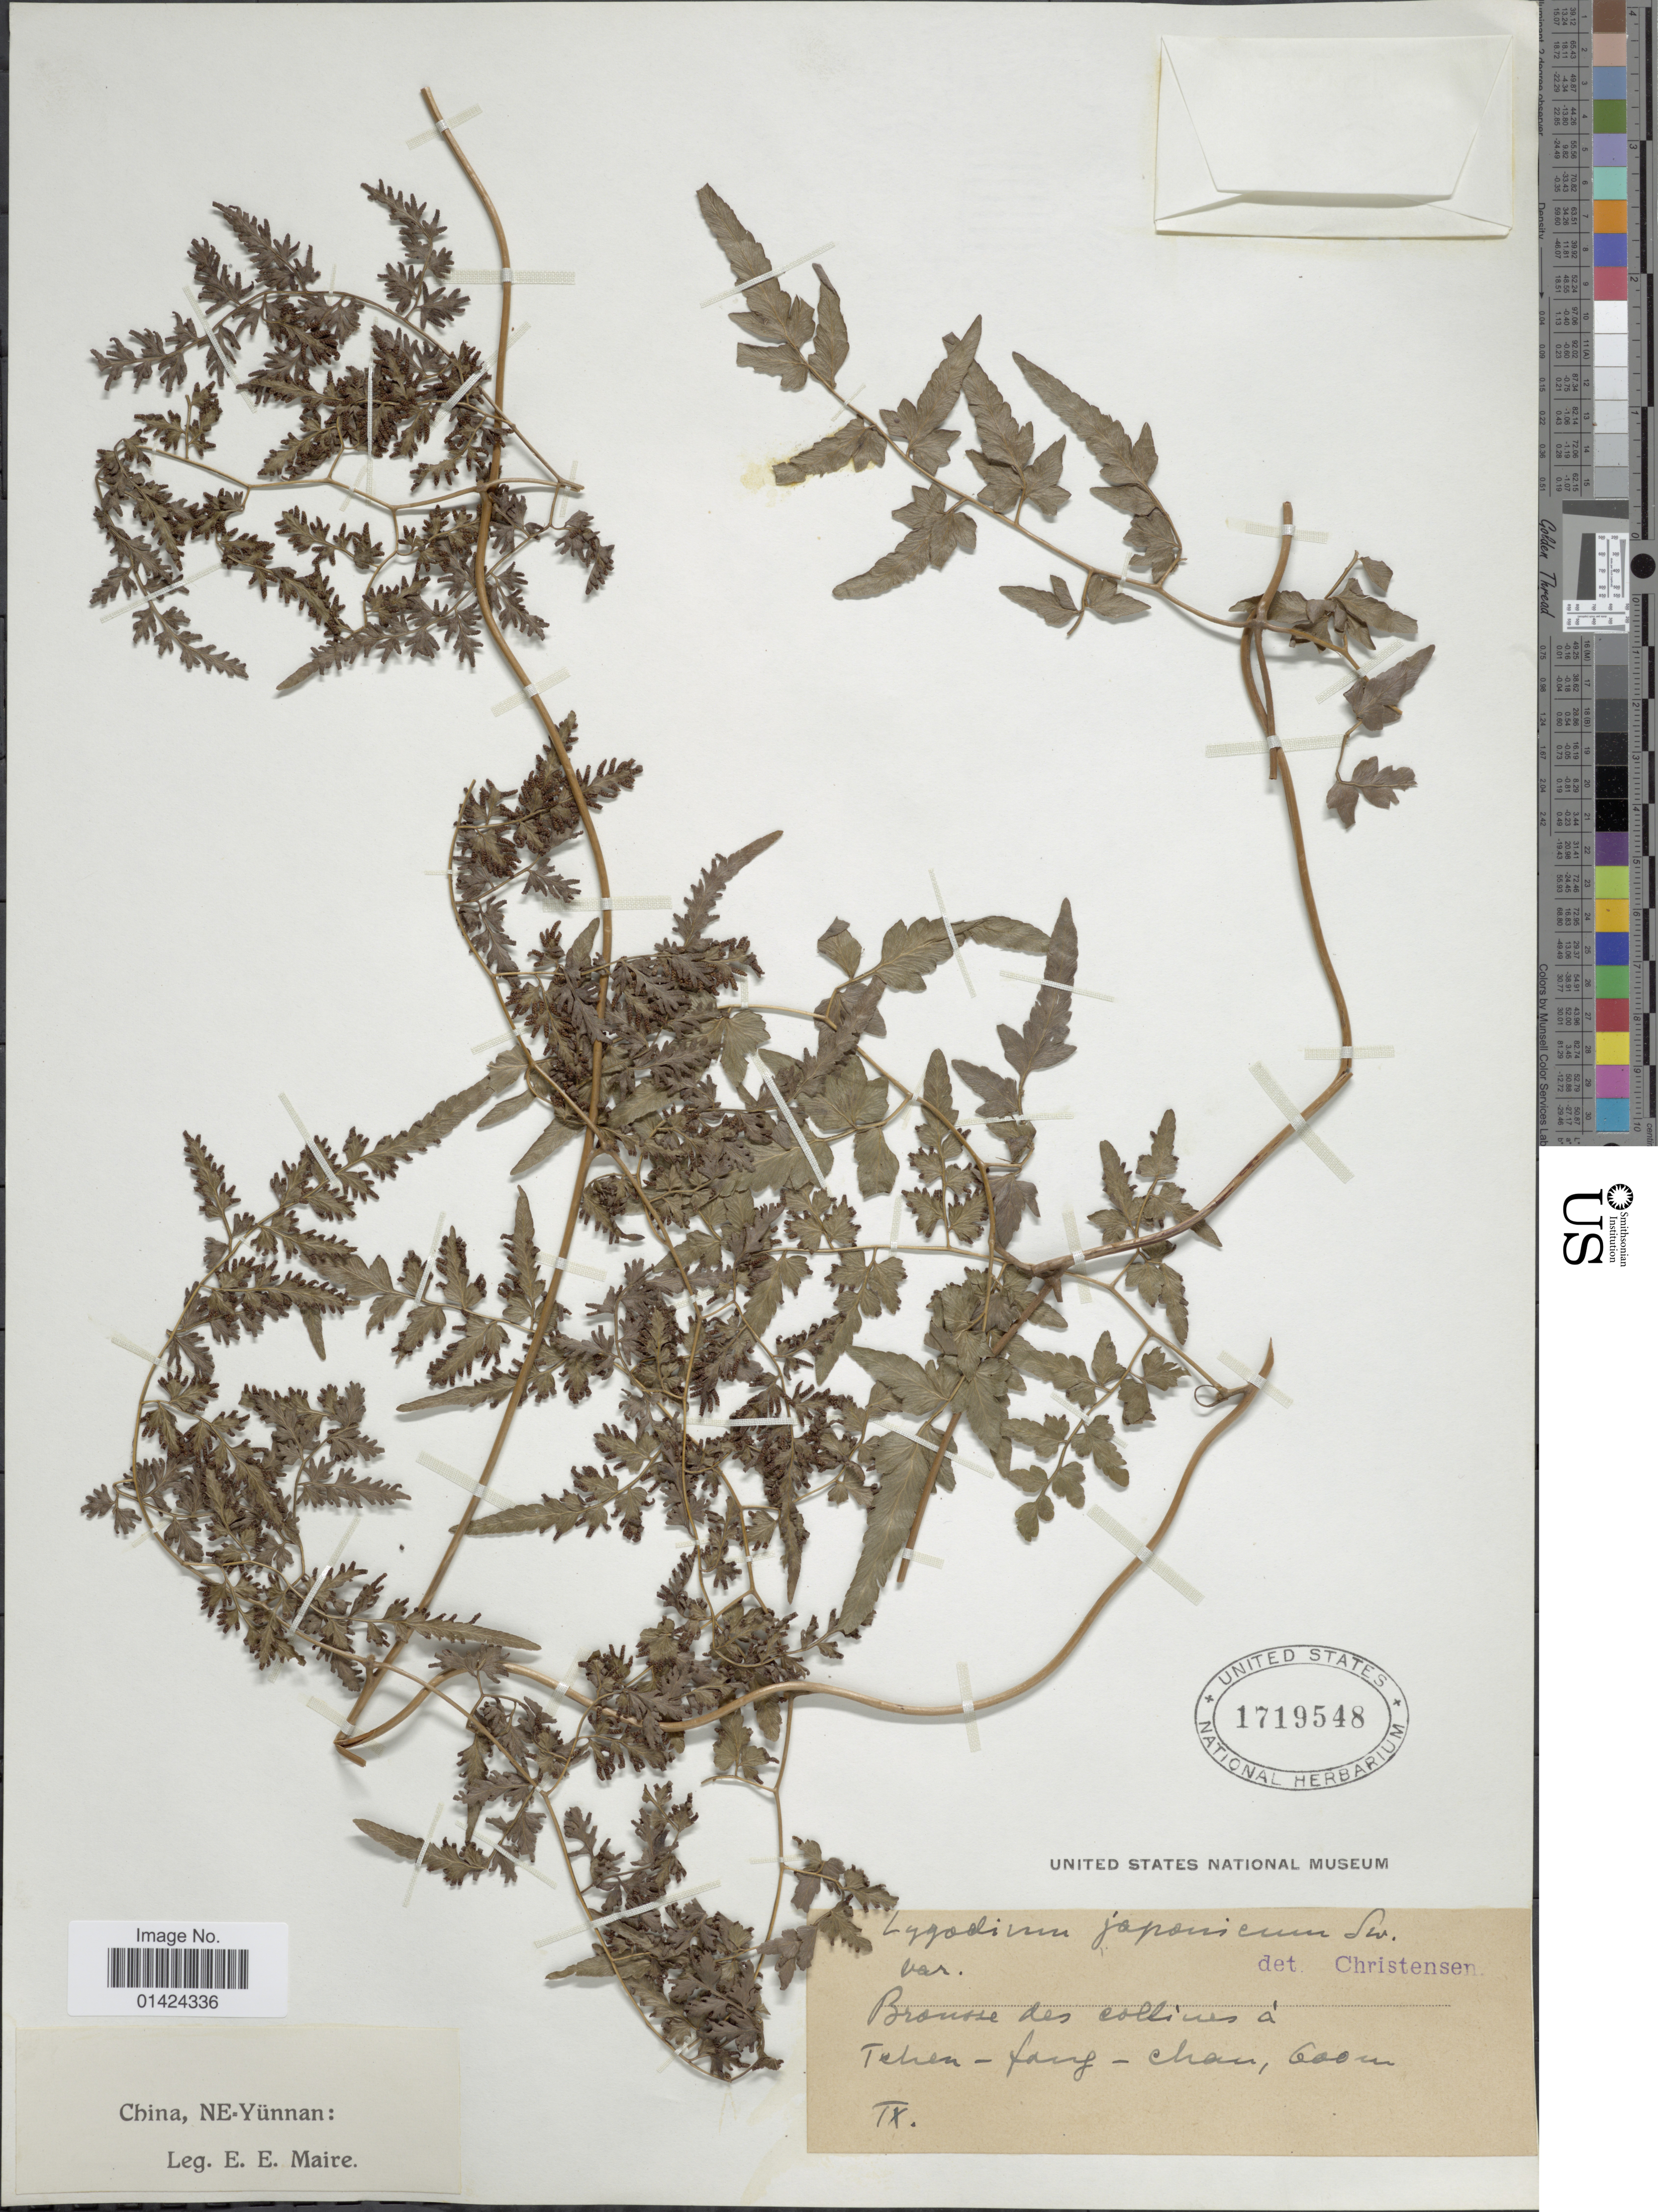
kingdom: Plantae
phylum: Tracheophyta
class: Polypodiopsida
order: Schizaeales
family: Lygodiaceae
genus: Lygodium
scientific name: Lygodium japonicum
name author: (Thunb.) Sw.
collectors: E. E. Maire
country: China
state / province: Yunnan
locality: NE-Yünnan. Tehen-fang-chan.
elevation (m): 600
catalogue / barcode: US 1719548